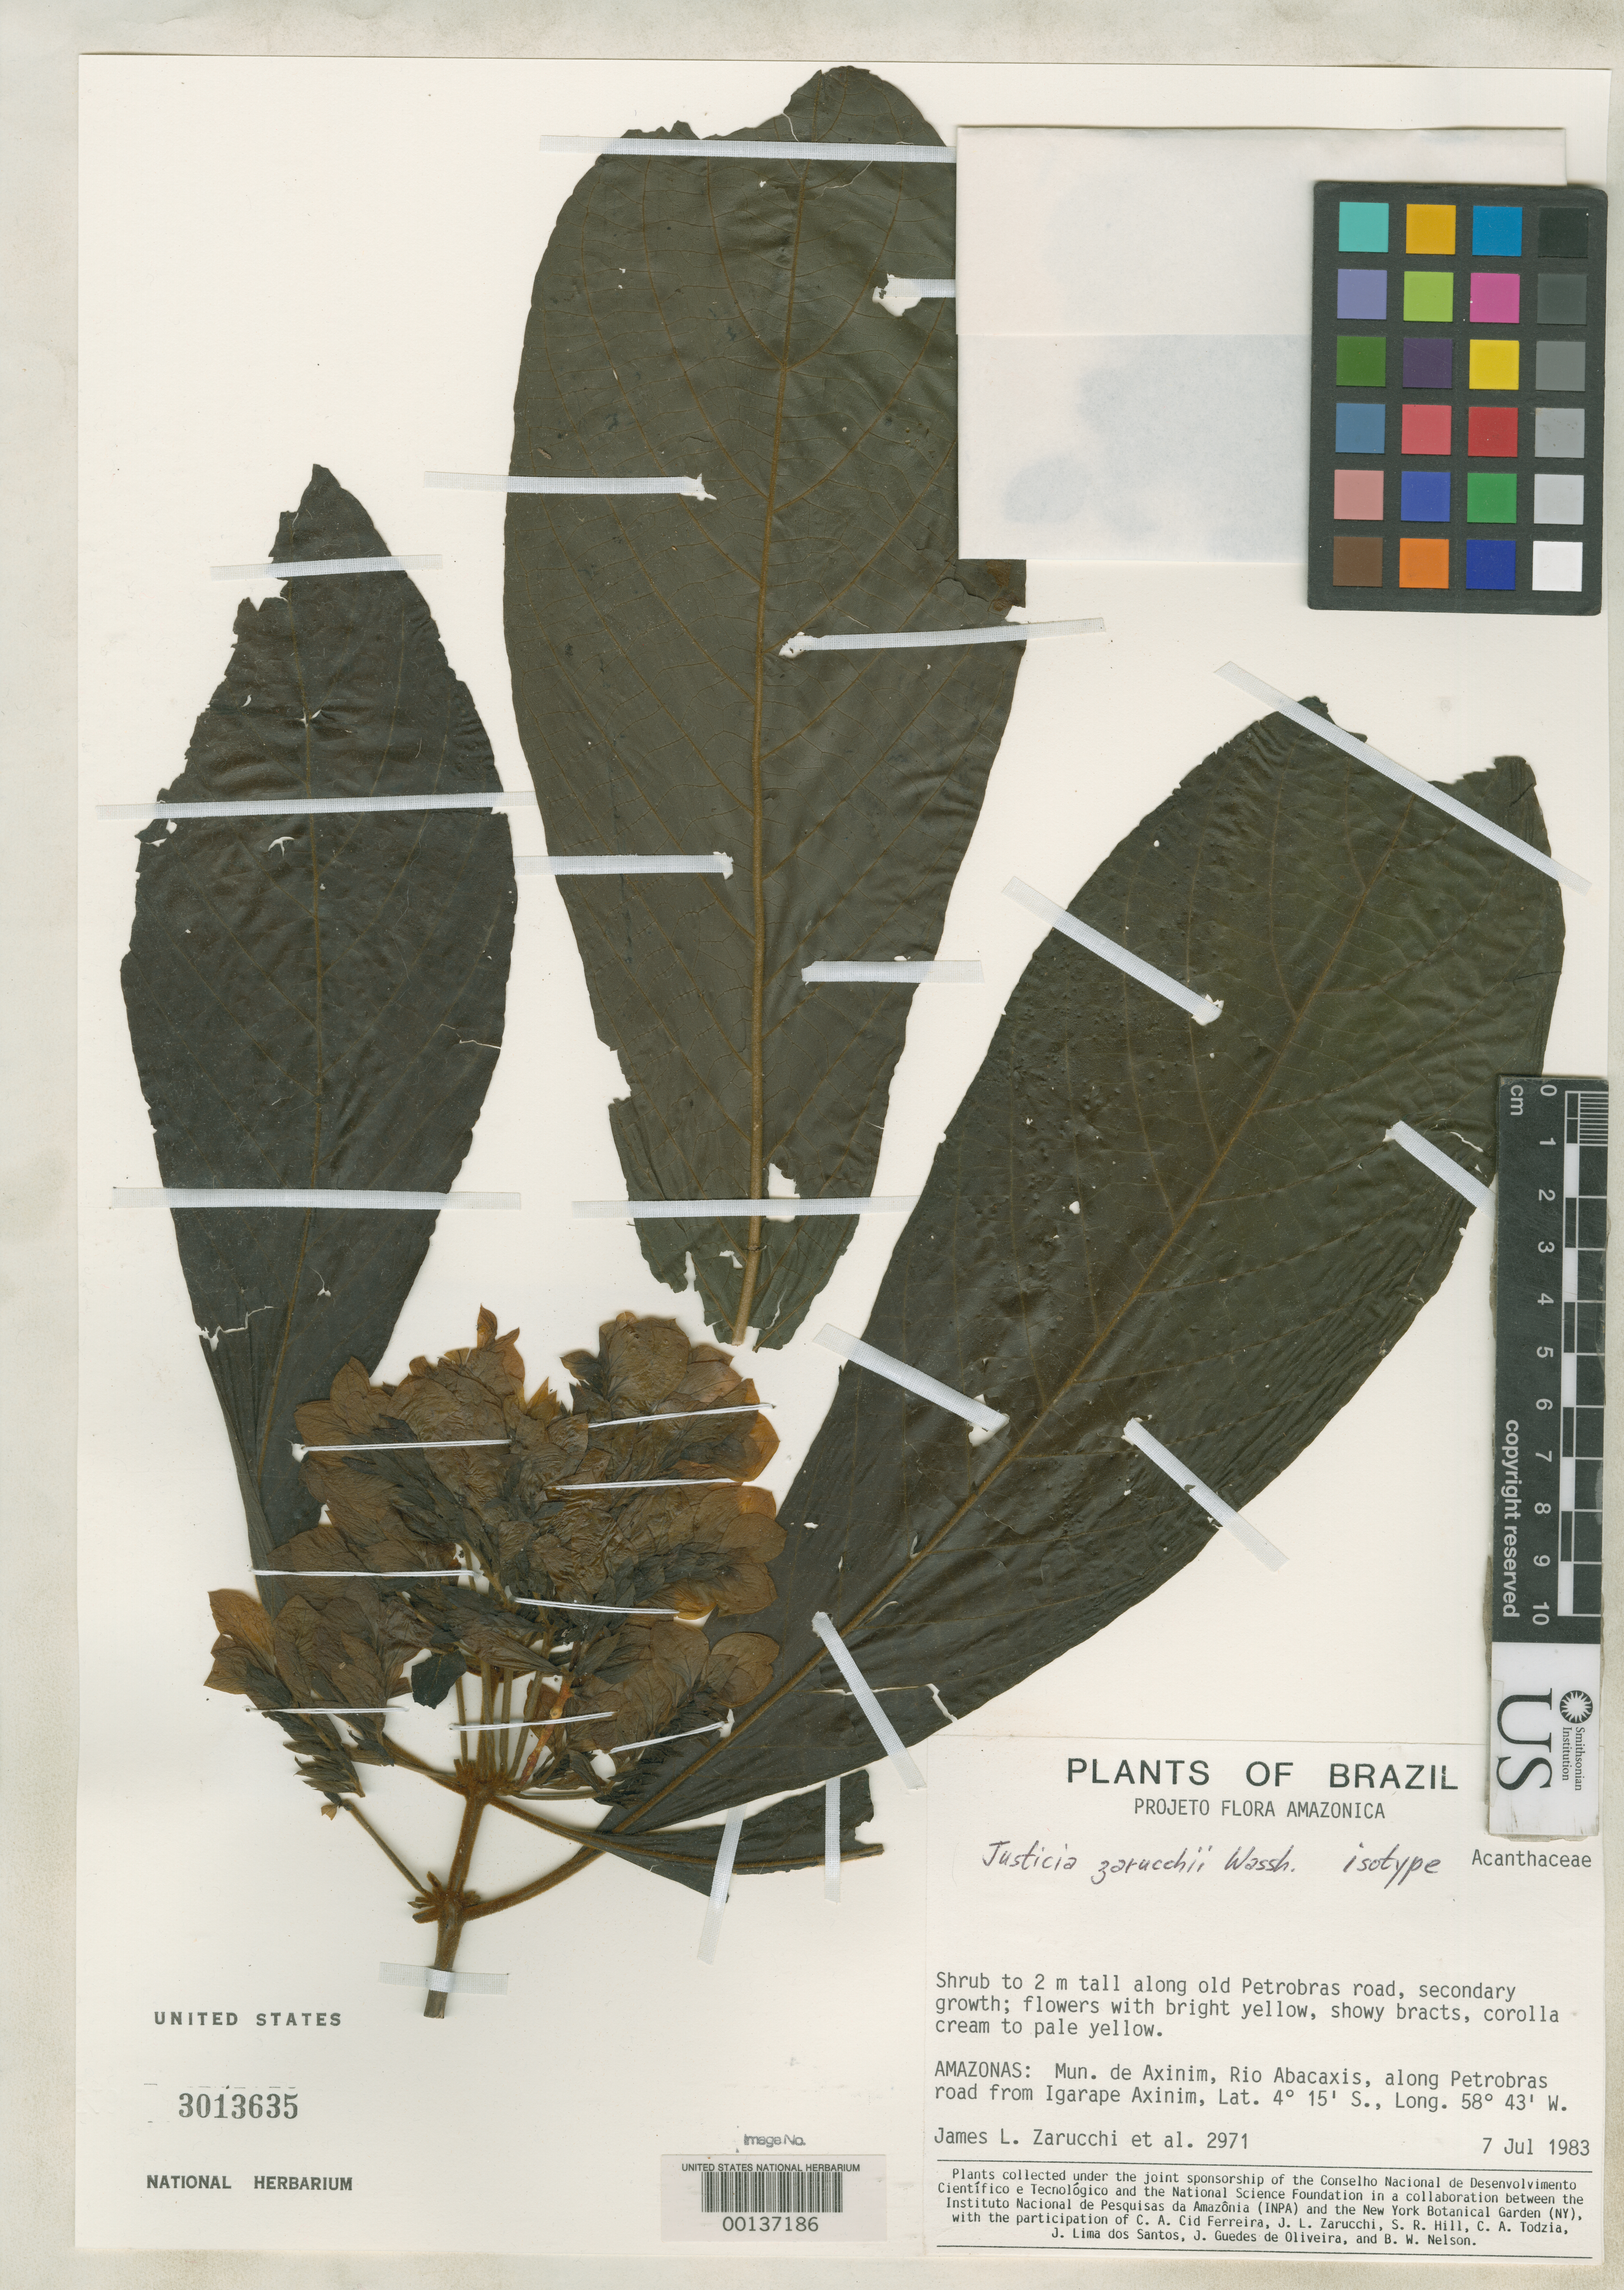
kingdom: Plantae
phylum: Tracheophyta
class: Magnoliopsida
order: Lamiales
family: Acanthaceae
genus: Justicia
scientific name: Justicia zarucchii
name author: Wassh.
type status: Isotype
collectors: J. L. Zarucchi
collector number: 2971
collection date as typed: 07 Jul 1983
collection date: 1983-07-07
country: Brazil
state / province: Amazonas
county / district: Axinim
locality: Rio Abacaxis, along Petrobras rd. from Igarape Axinim.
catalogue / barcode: US 3013635